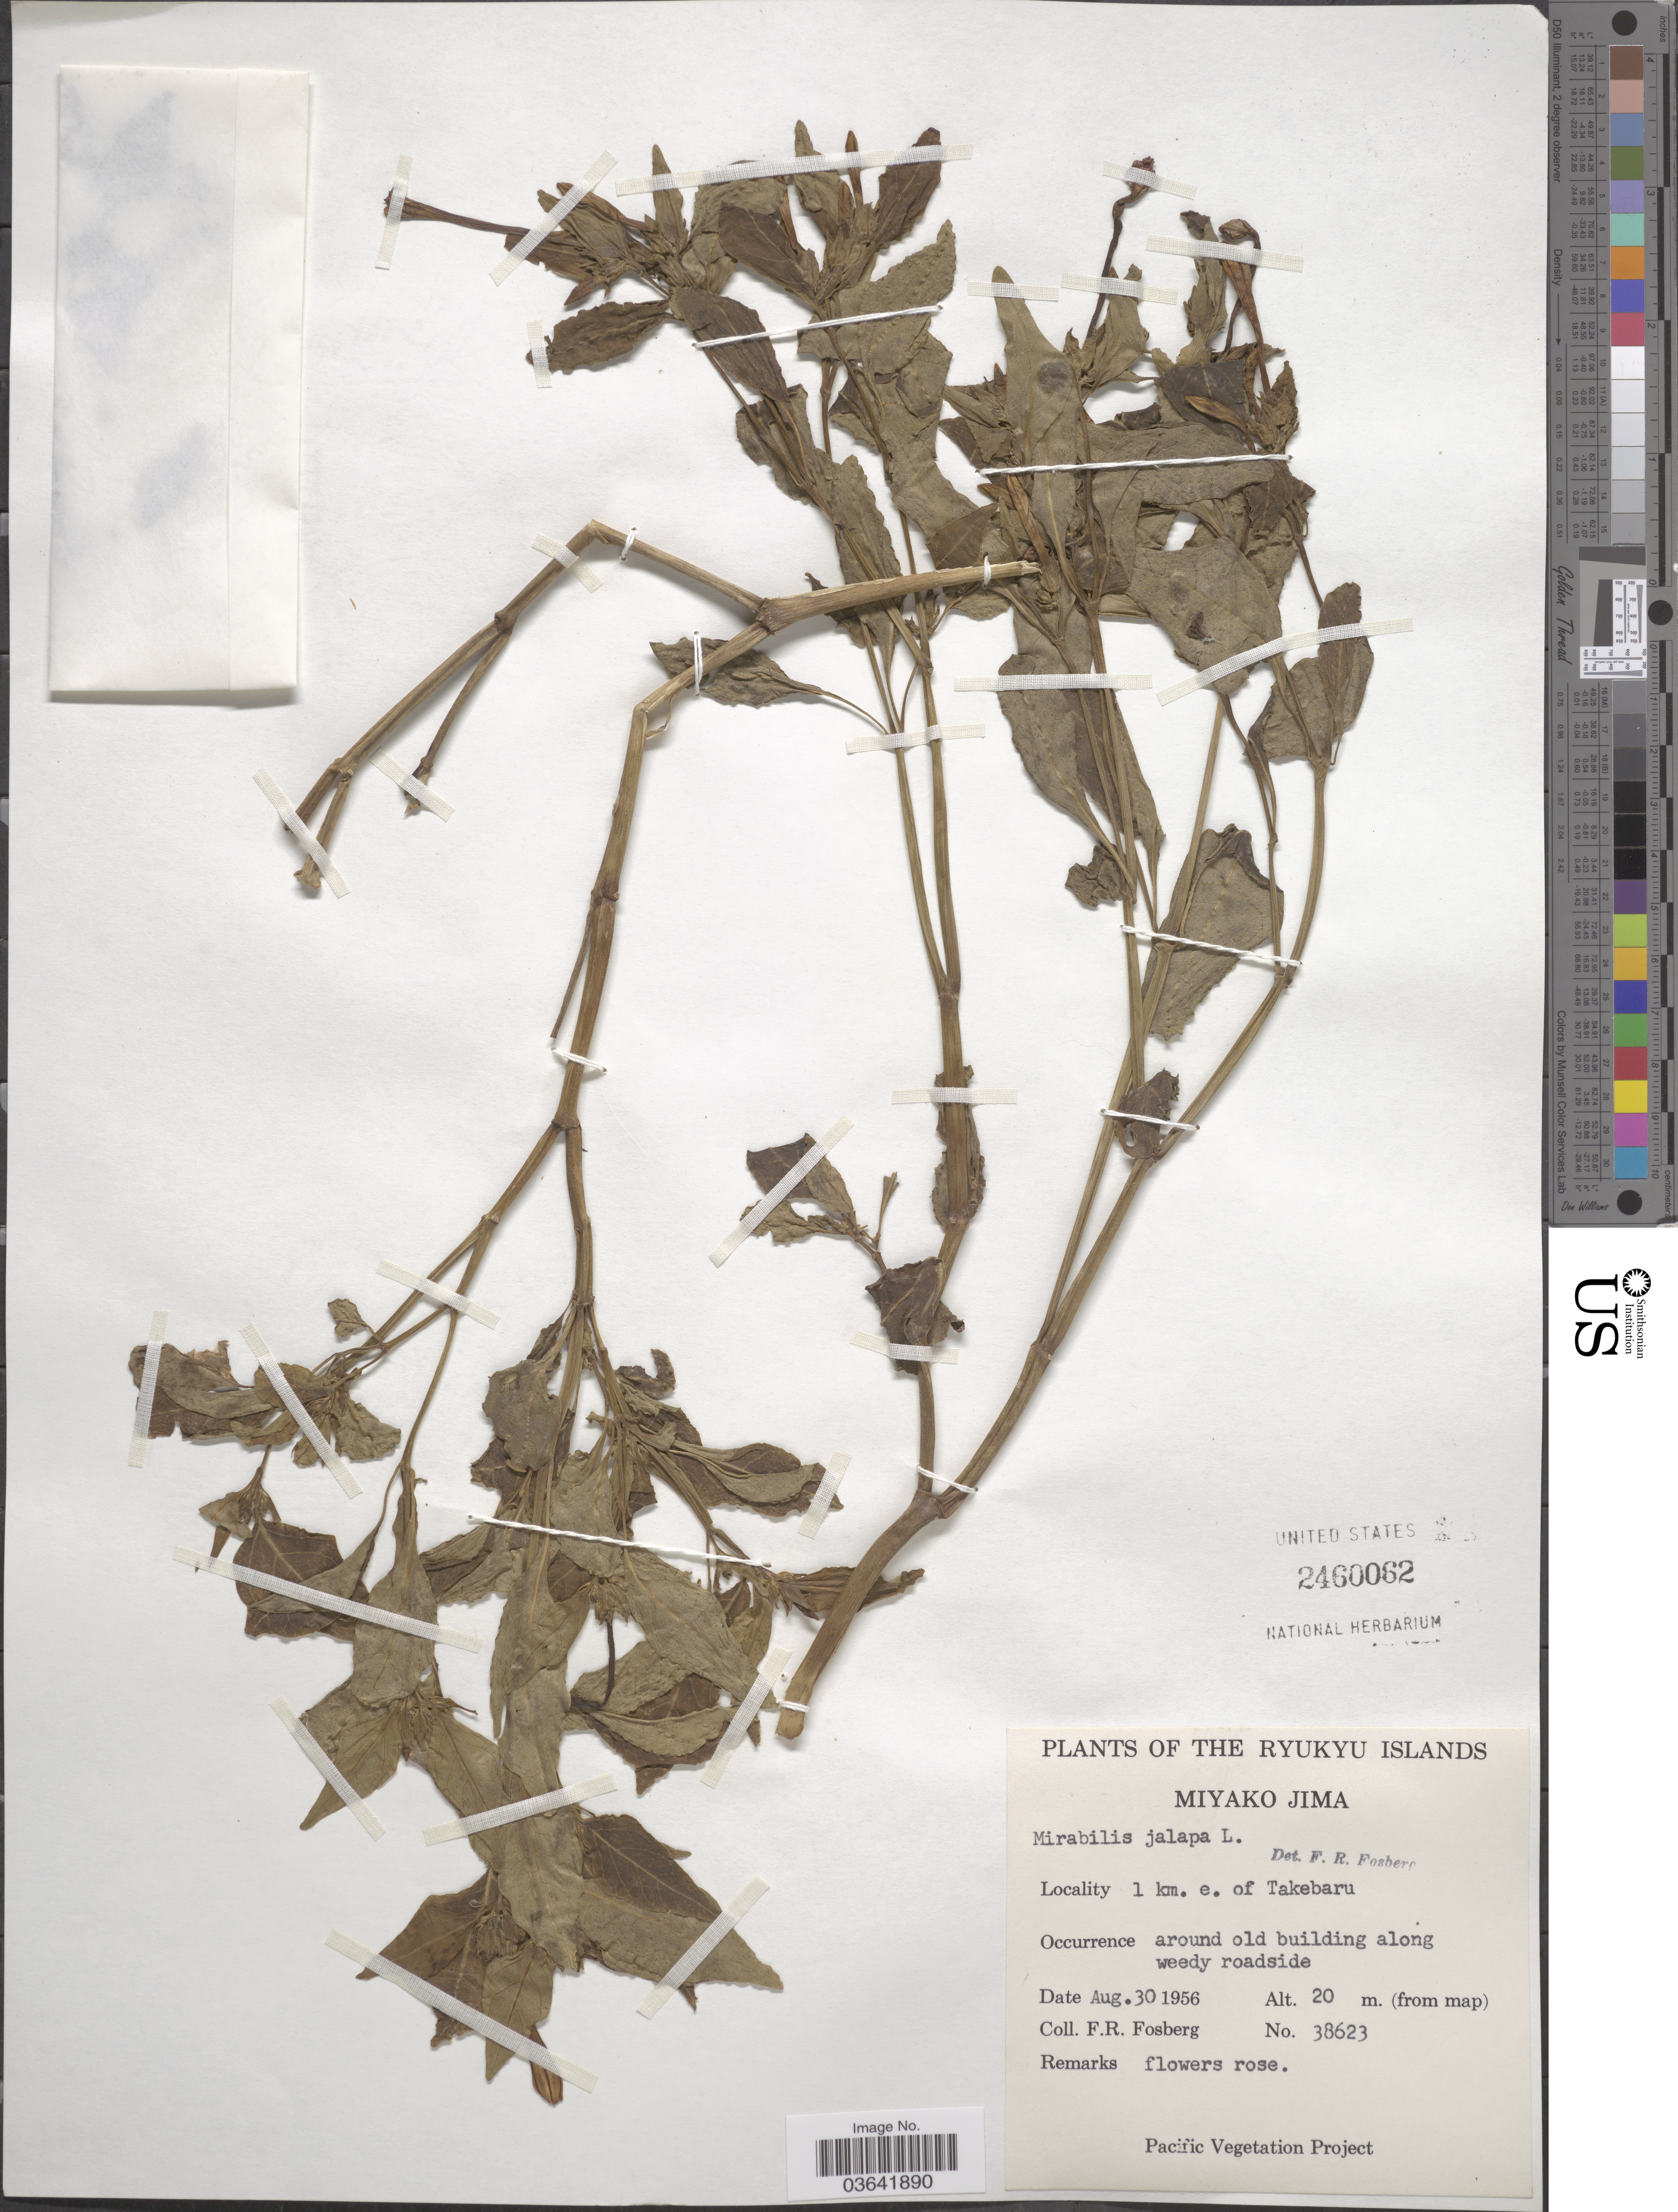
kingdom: Plantae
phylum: Tracheophyta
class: Magnoliopsida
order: Caryophyllales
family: Nyctaginaceae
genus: Mirabilis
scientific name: Mirabilis jalapa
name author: L.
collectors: F. R. Fosberg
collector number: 38623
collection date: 1956-08-30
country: Japan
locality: The Ryukyu Islands. Miyako Jima. 1 km. e. of Takebaru.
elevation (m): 20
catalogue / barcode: US 2460062